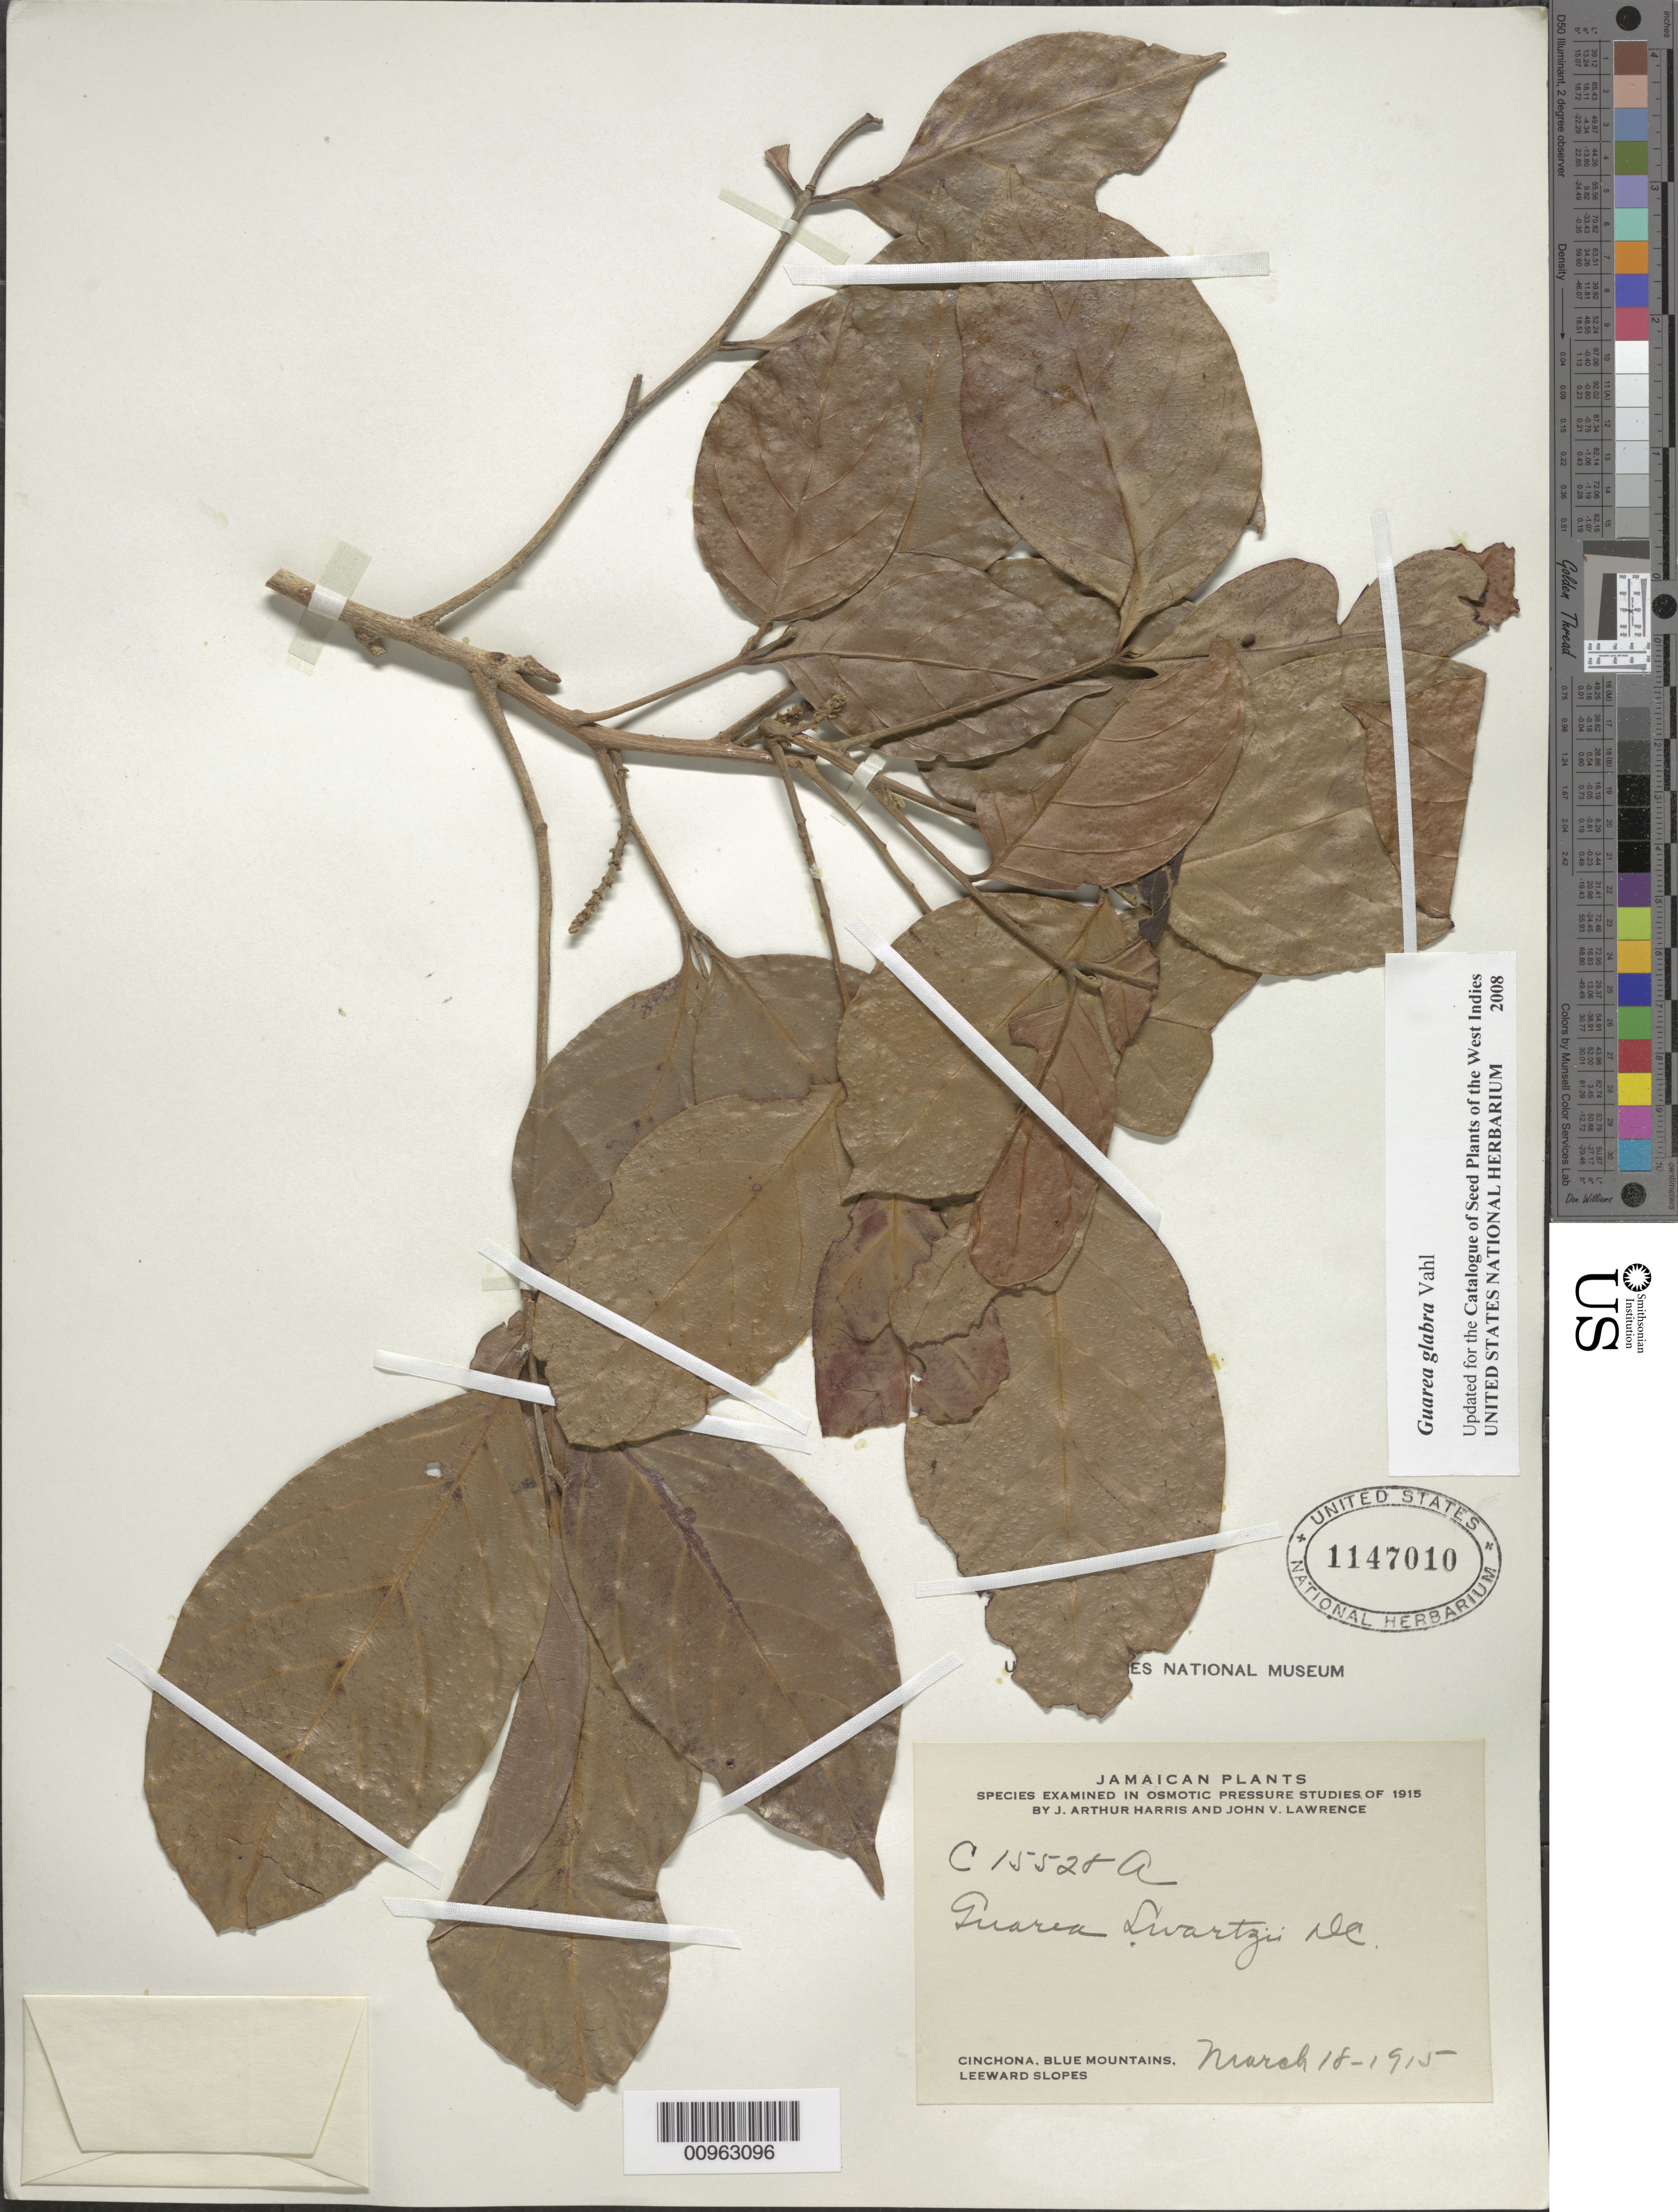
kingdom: Plantae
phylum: Tracheophyta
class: Magnoliopsida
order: Sapindales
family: Meliaceae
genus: Guarea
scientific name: Guarea glabra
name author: Vahl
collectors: J. A. Harris & J. Lawrence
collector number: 15528A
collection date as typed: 18 Mar 1915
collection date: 1915-03-18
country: Jamaica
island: Jamaica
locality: Cinchona, Blue Mountains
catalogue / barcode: US 1147010